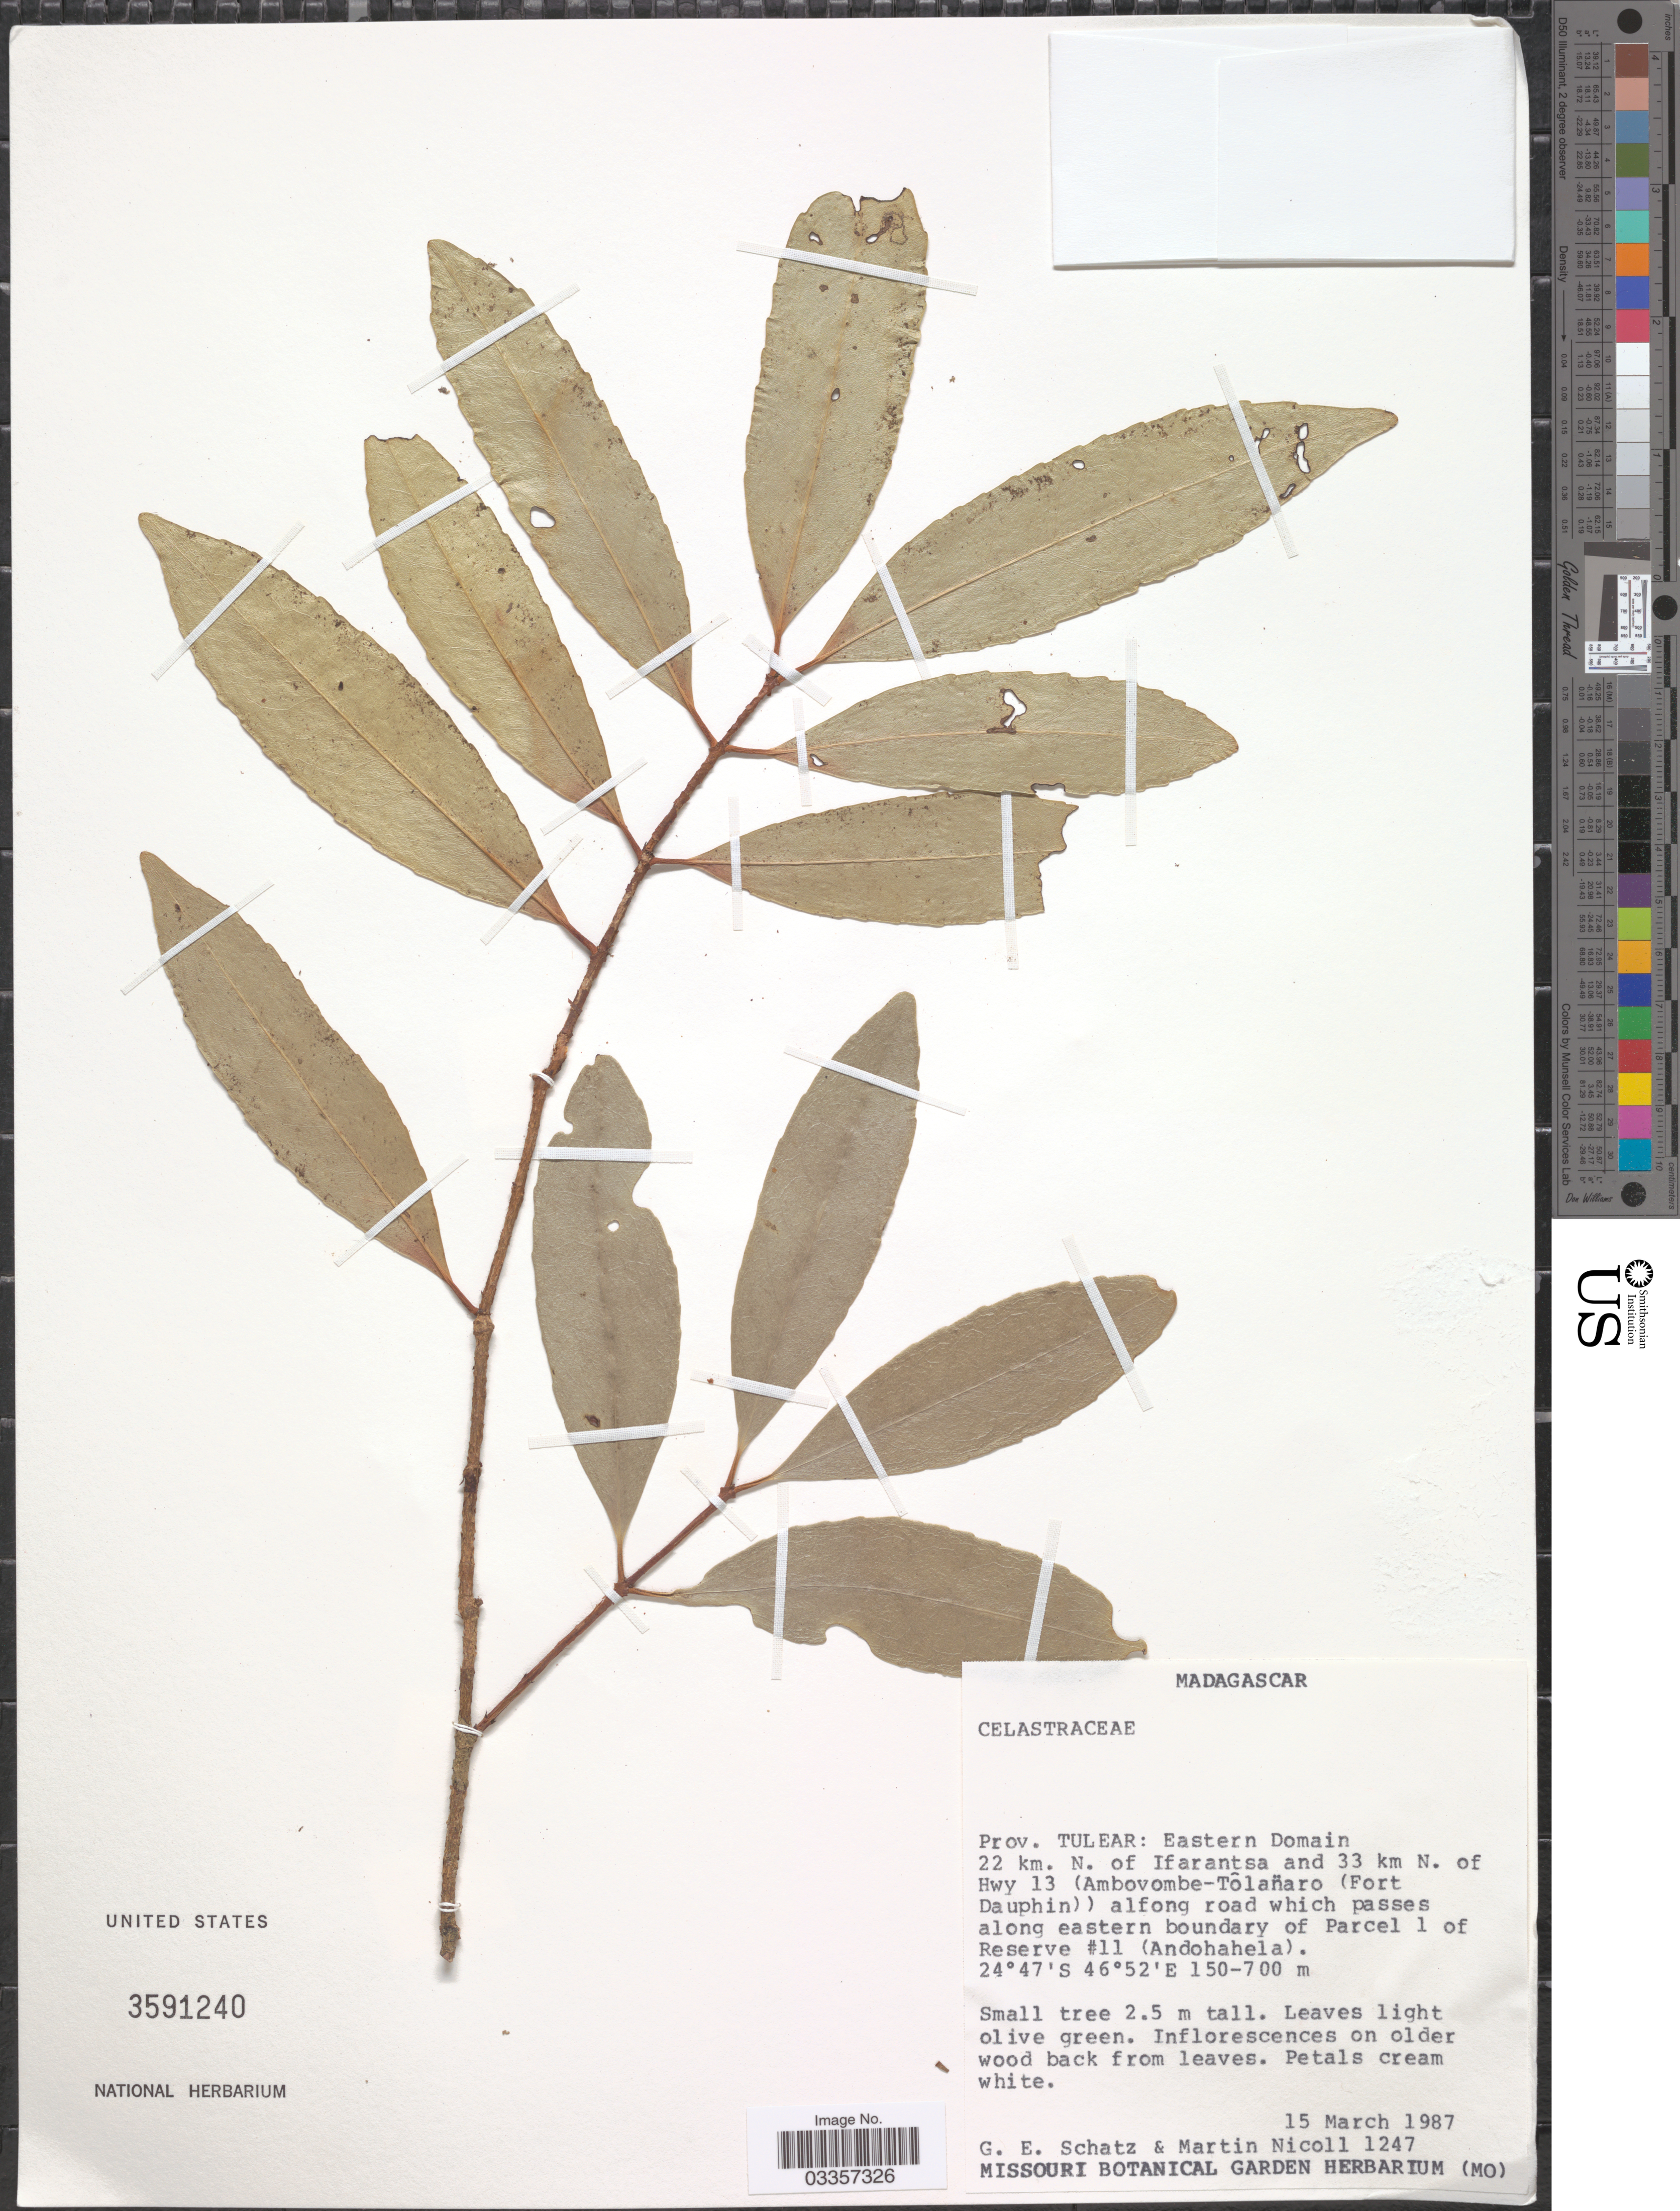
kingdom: Plantae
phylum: Tracheophyta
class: Magnoliopsida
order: Celastrales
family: Celastraceae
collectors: G. Schatz & M. Nicoll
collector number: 1247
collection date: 1987-03-15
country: Madagascar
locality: Prov. Tulear: Eastern Domain 22 km. N. of Ifarantsa and 33 km N. of Hwy 13 (Ambovombe-Tôlañaro (Fort Dauphin)) alfong road which passes along eastern boundary of Parcel 1 of Reserve #11 (Andohahela).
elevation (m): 150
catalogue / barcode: US 3591240